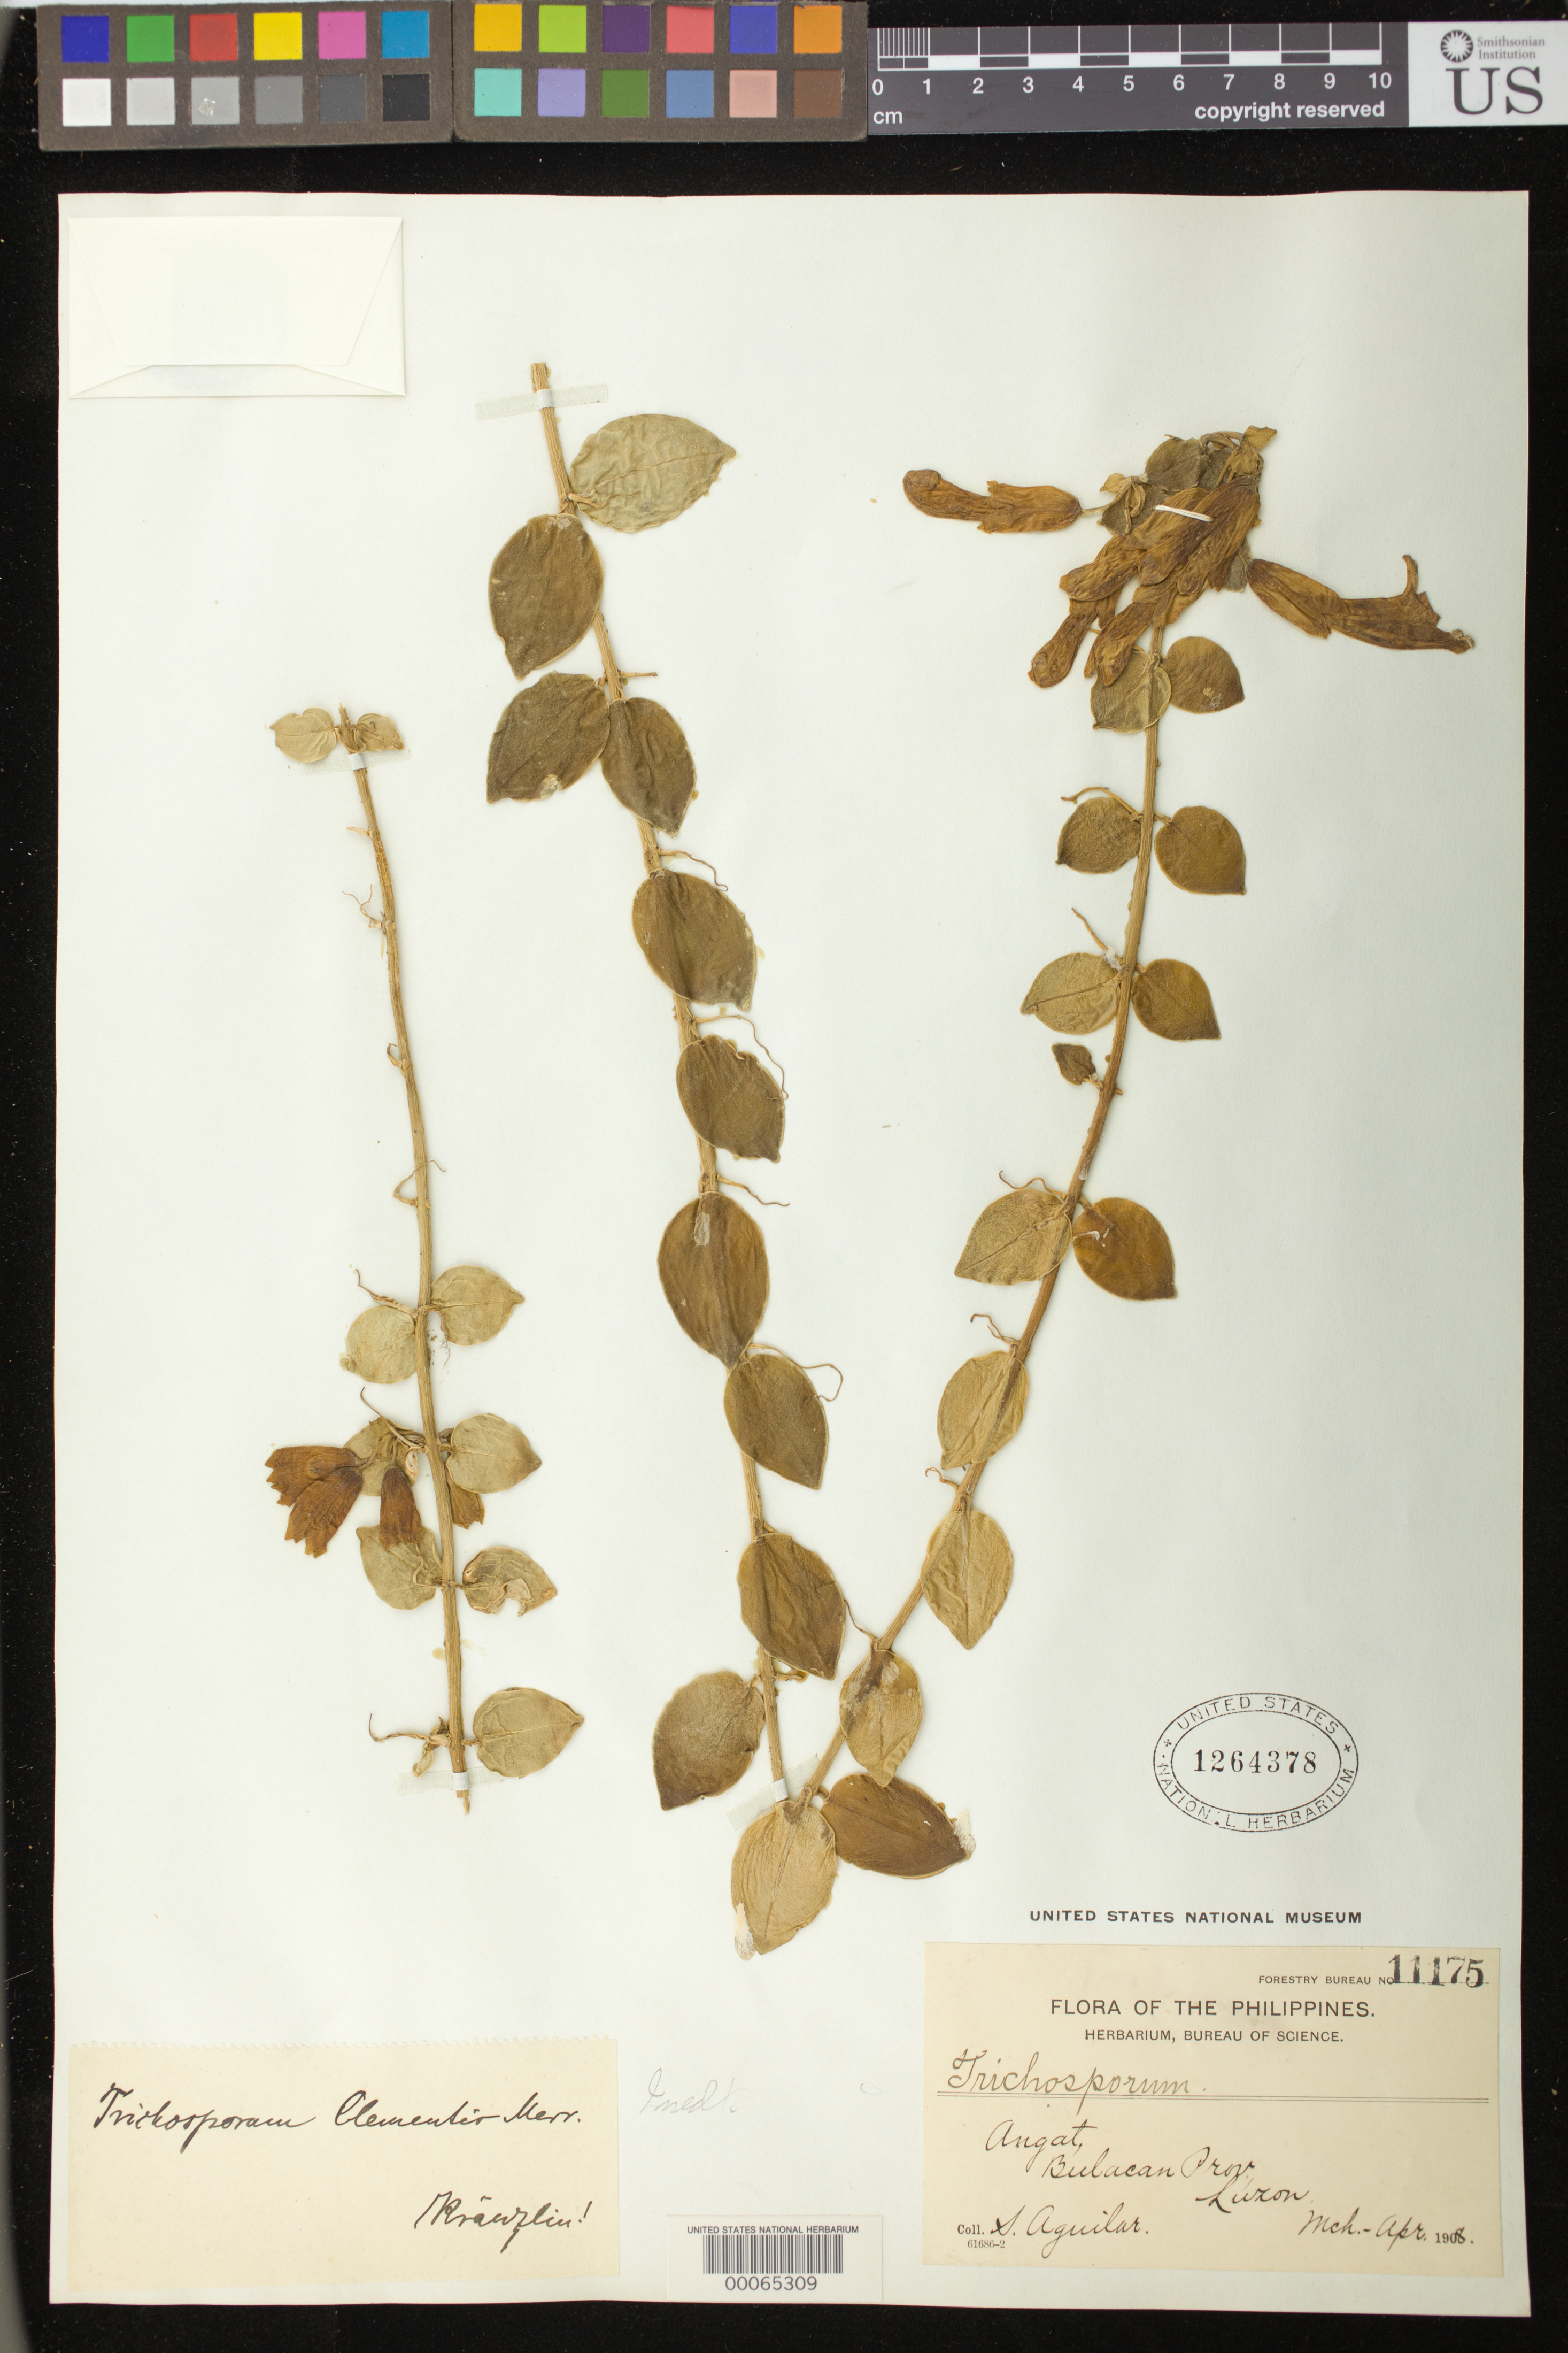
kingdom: Plantae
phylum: Tracheophyta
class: Magnoliopsida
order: Lamiales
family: Gesneriaceae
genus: Trichosporum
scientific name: Trichosporum sp.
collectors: S. Aguilar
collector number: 11175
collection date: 1908-03/1908-04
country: Philippines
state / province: Central Luzon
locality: Angat,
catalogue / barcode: US 1264378